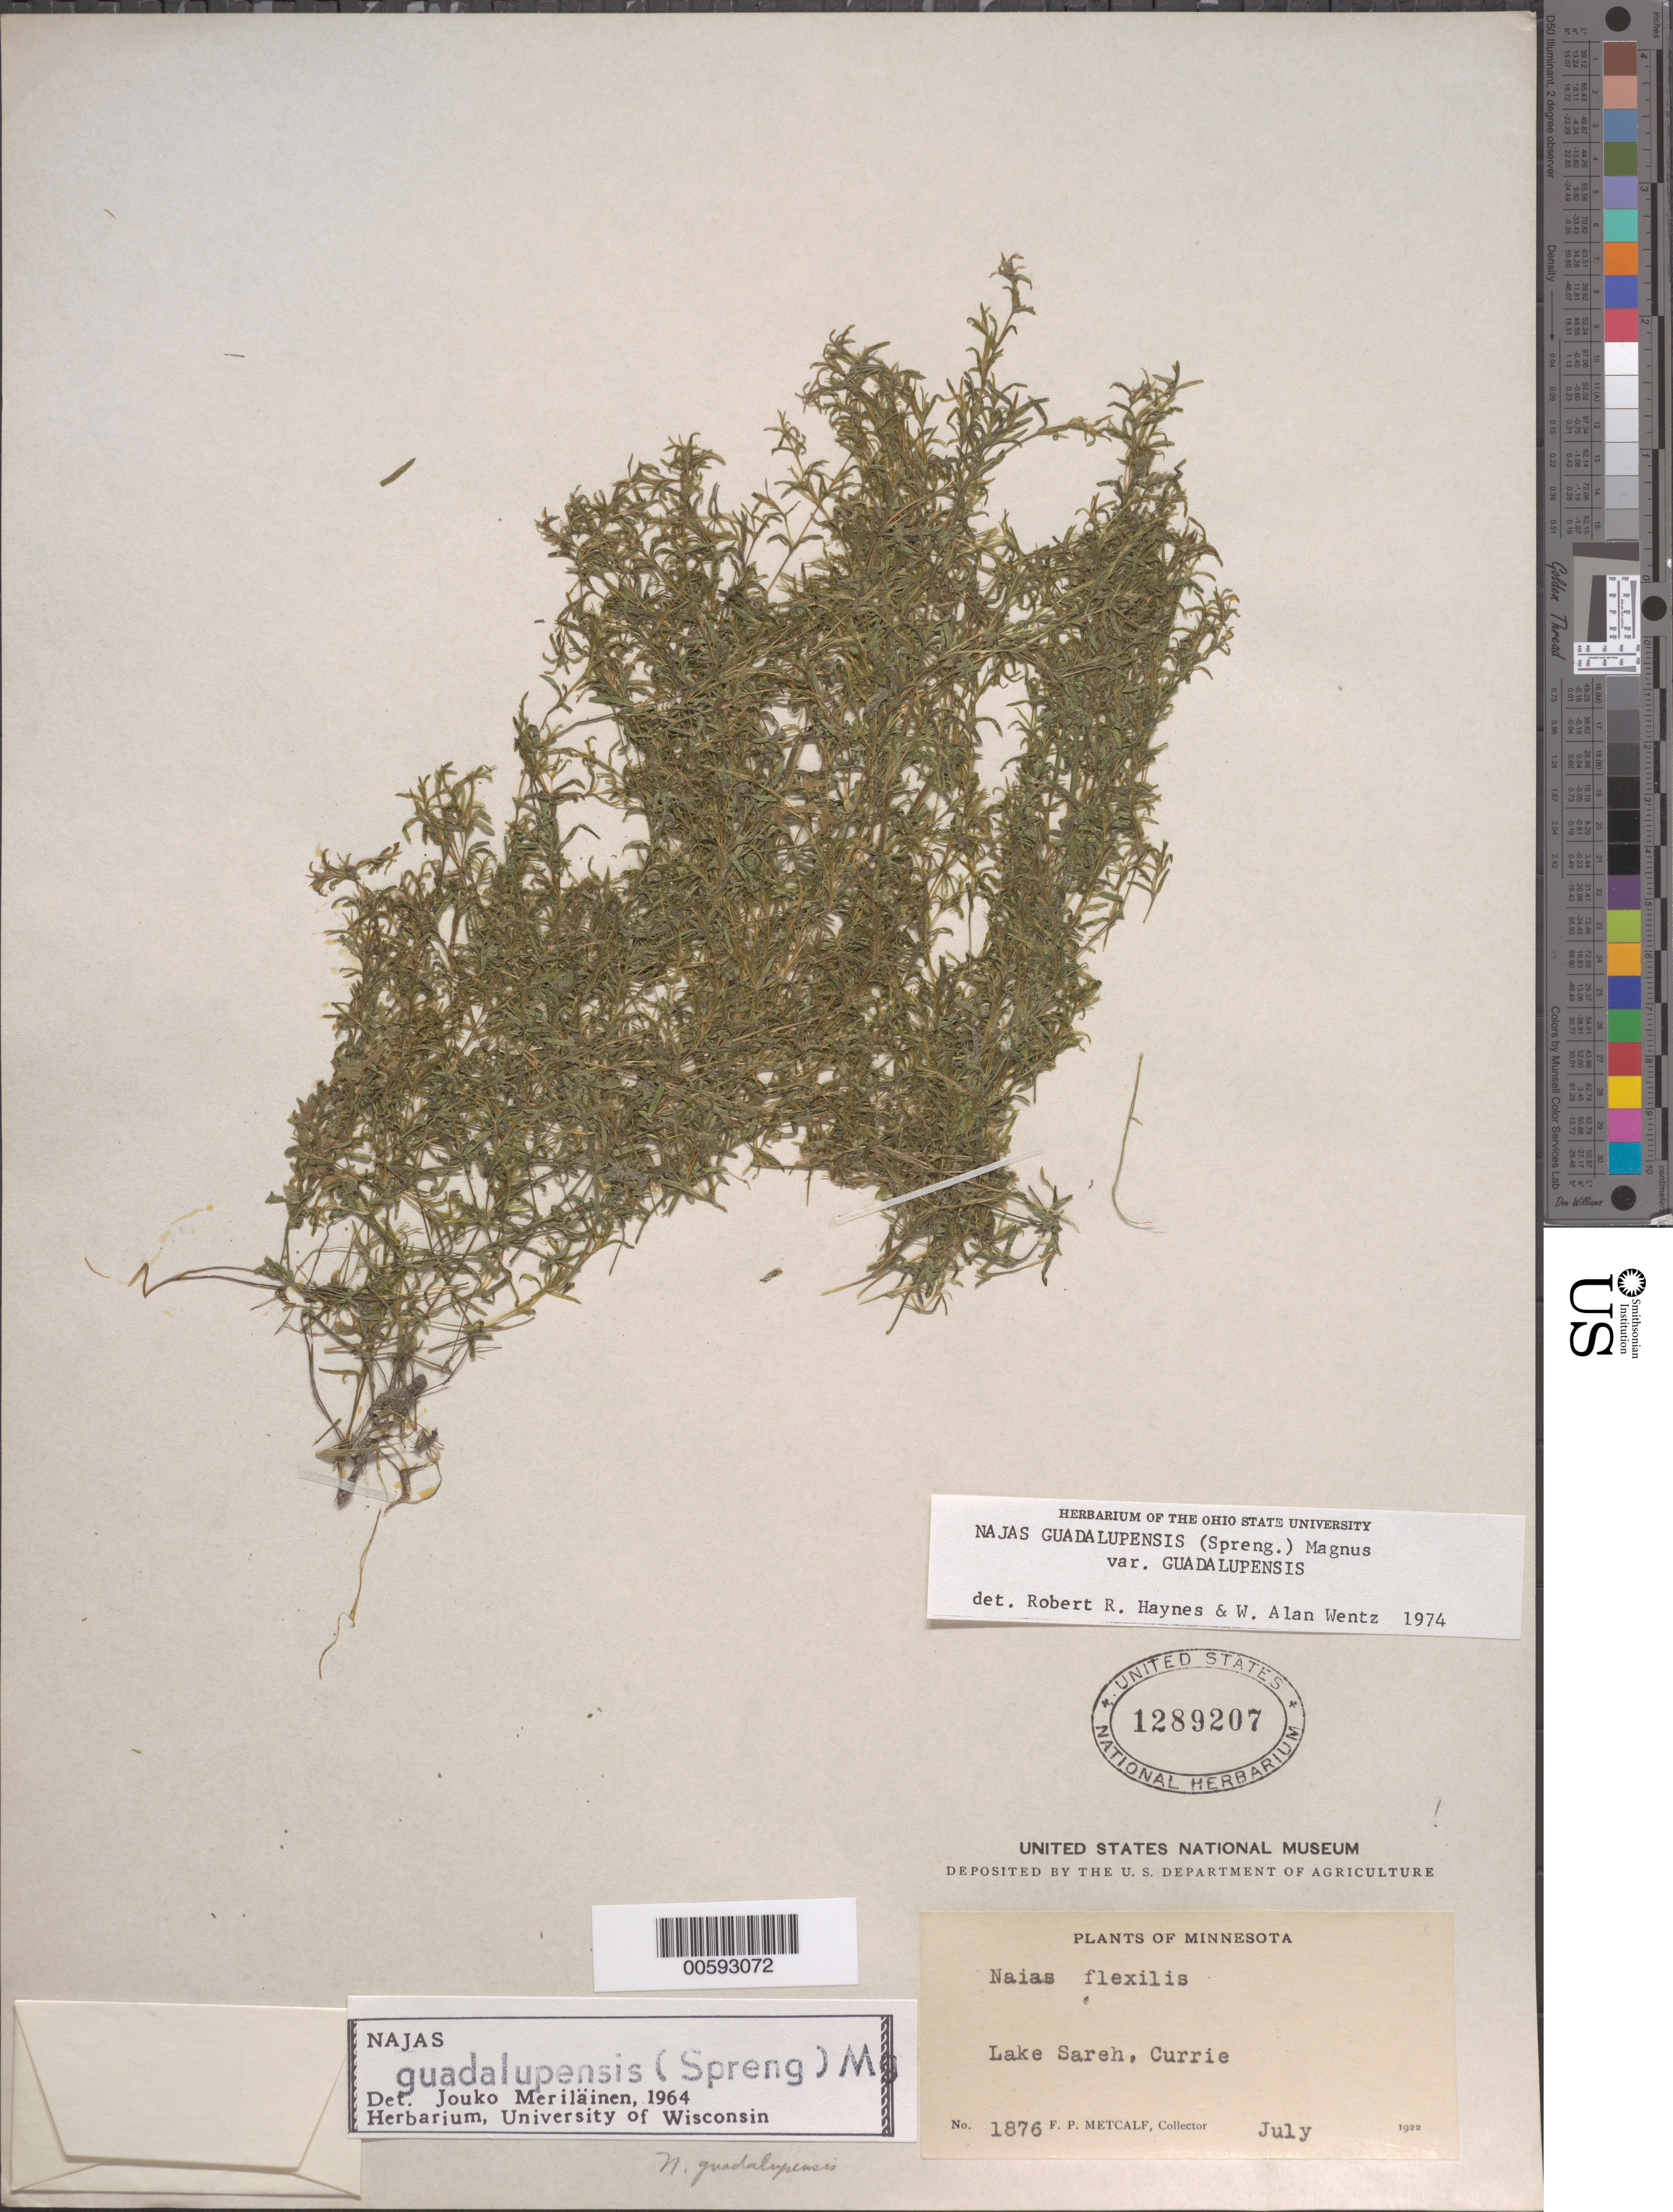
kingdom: Plantae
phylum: Tracheophyta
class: Liliopsida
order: Alismatales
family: Hydrocharitaceae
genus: Najas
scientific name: Najas guadalupensis var. guadalupensis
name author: (Spreng.) Magnus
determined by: Haynes, R. R.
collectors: F. P. Metcalf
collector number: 1876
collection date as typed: Jul 1922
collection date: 1922-07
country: United States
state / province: Minnesota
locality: Lake Sarah, Currie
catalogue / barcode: US 1289207